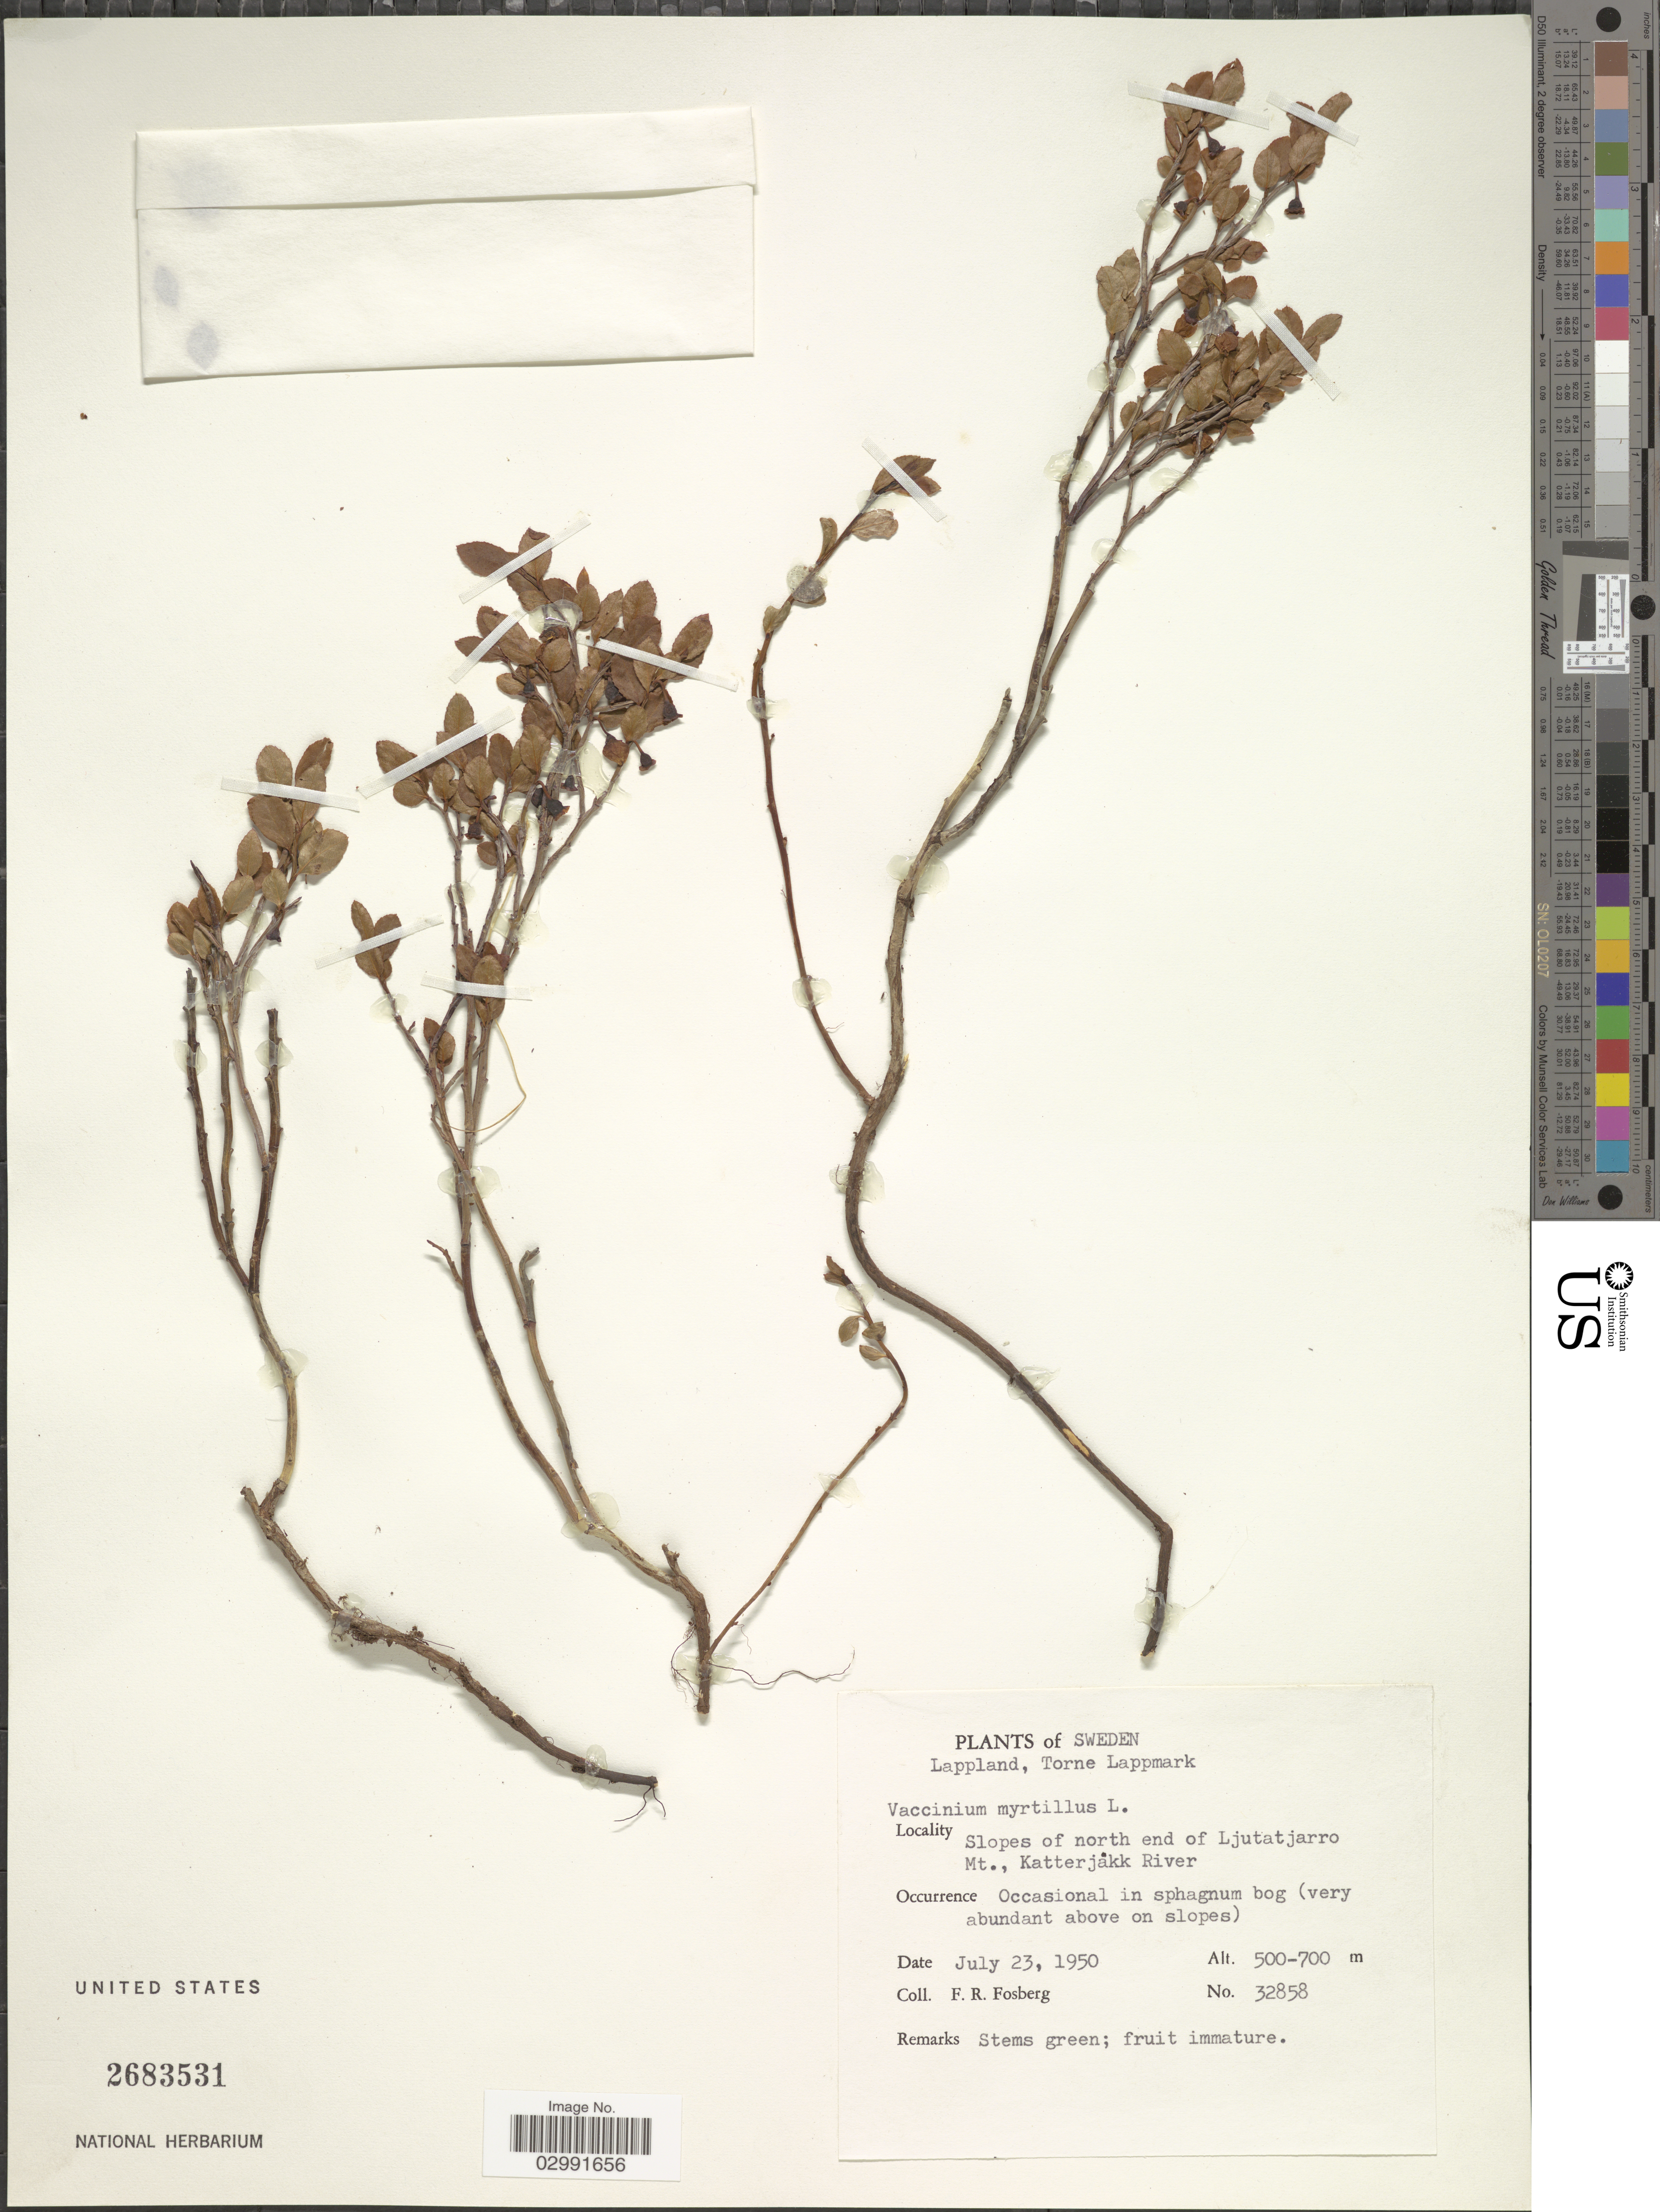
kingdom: Plantae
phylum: Tracheophyta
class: Magnoliopsida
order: Ericales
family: Ericaceae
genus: Vaccinium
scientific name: Vaccinium myrtillus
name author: L.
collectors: F. R. Fosberg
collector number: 32858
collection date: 1950-07-23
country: Sweden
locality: Lappland, Torne Lappmark. Slopes of north end of Ljutatjarro Mt., Katterjakk River.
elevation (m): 500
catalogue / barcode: US 2683531